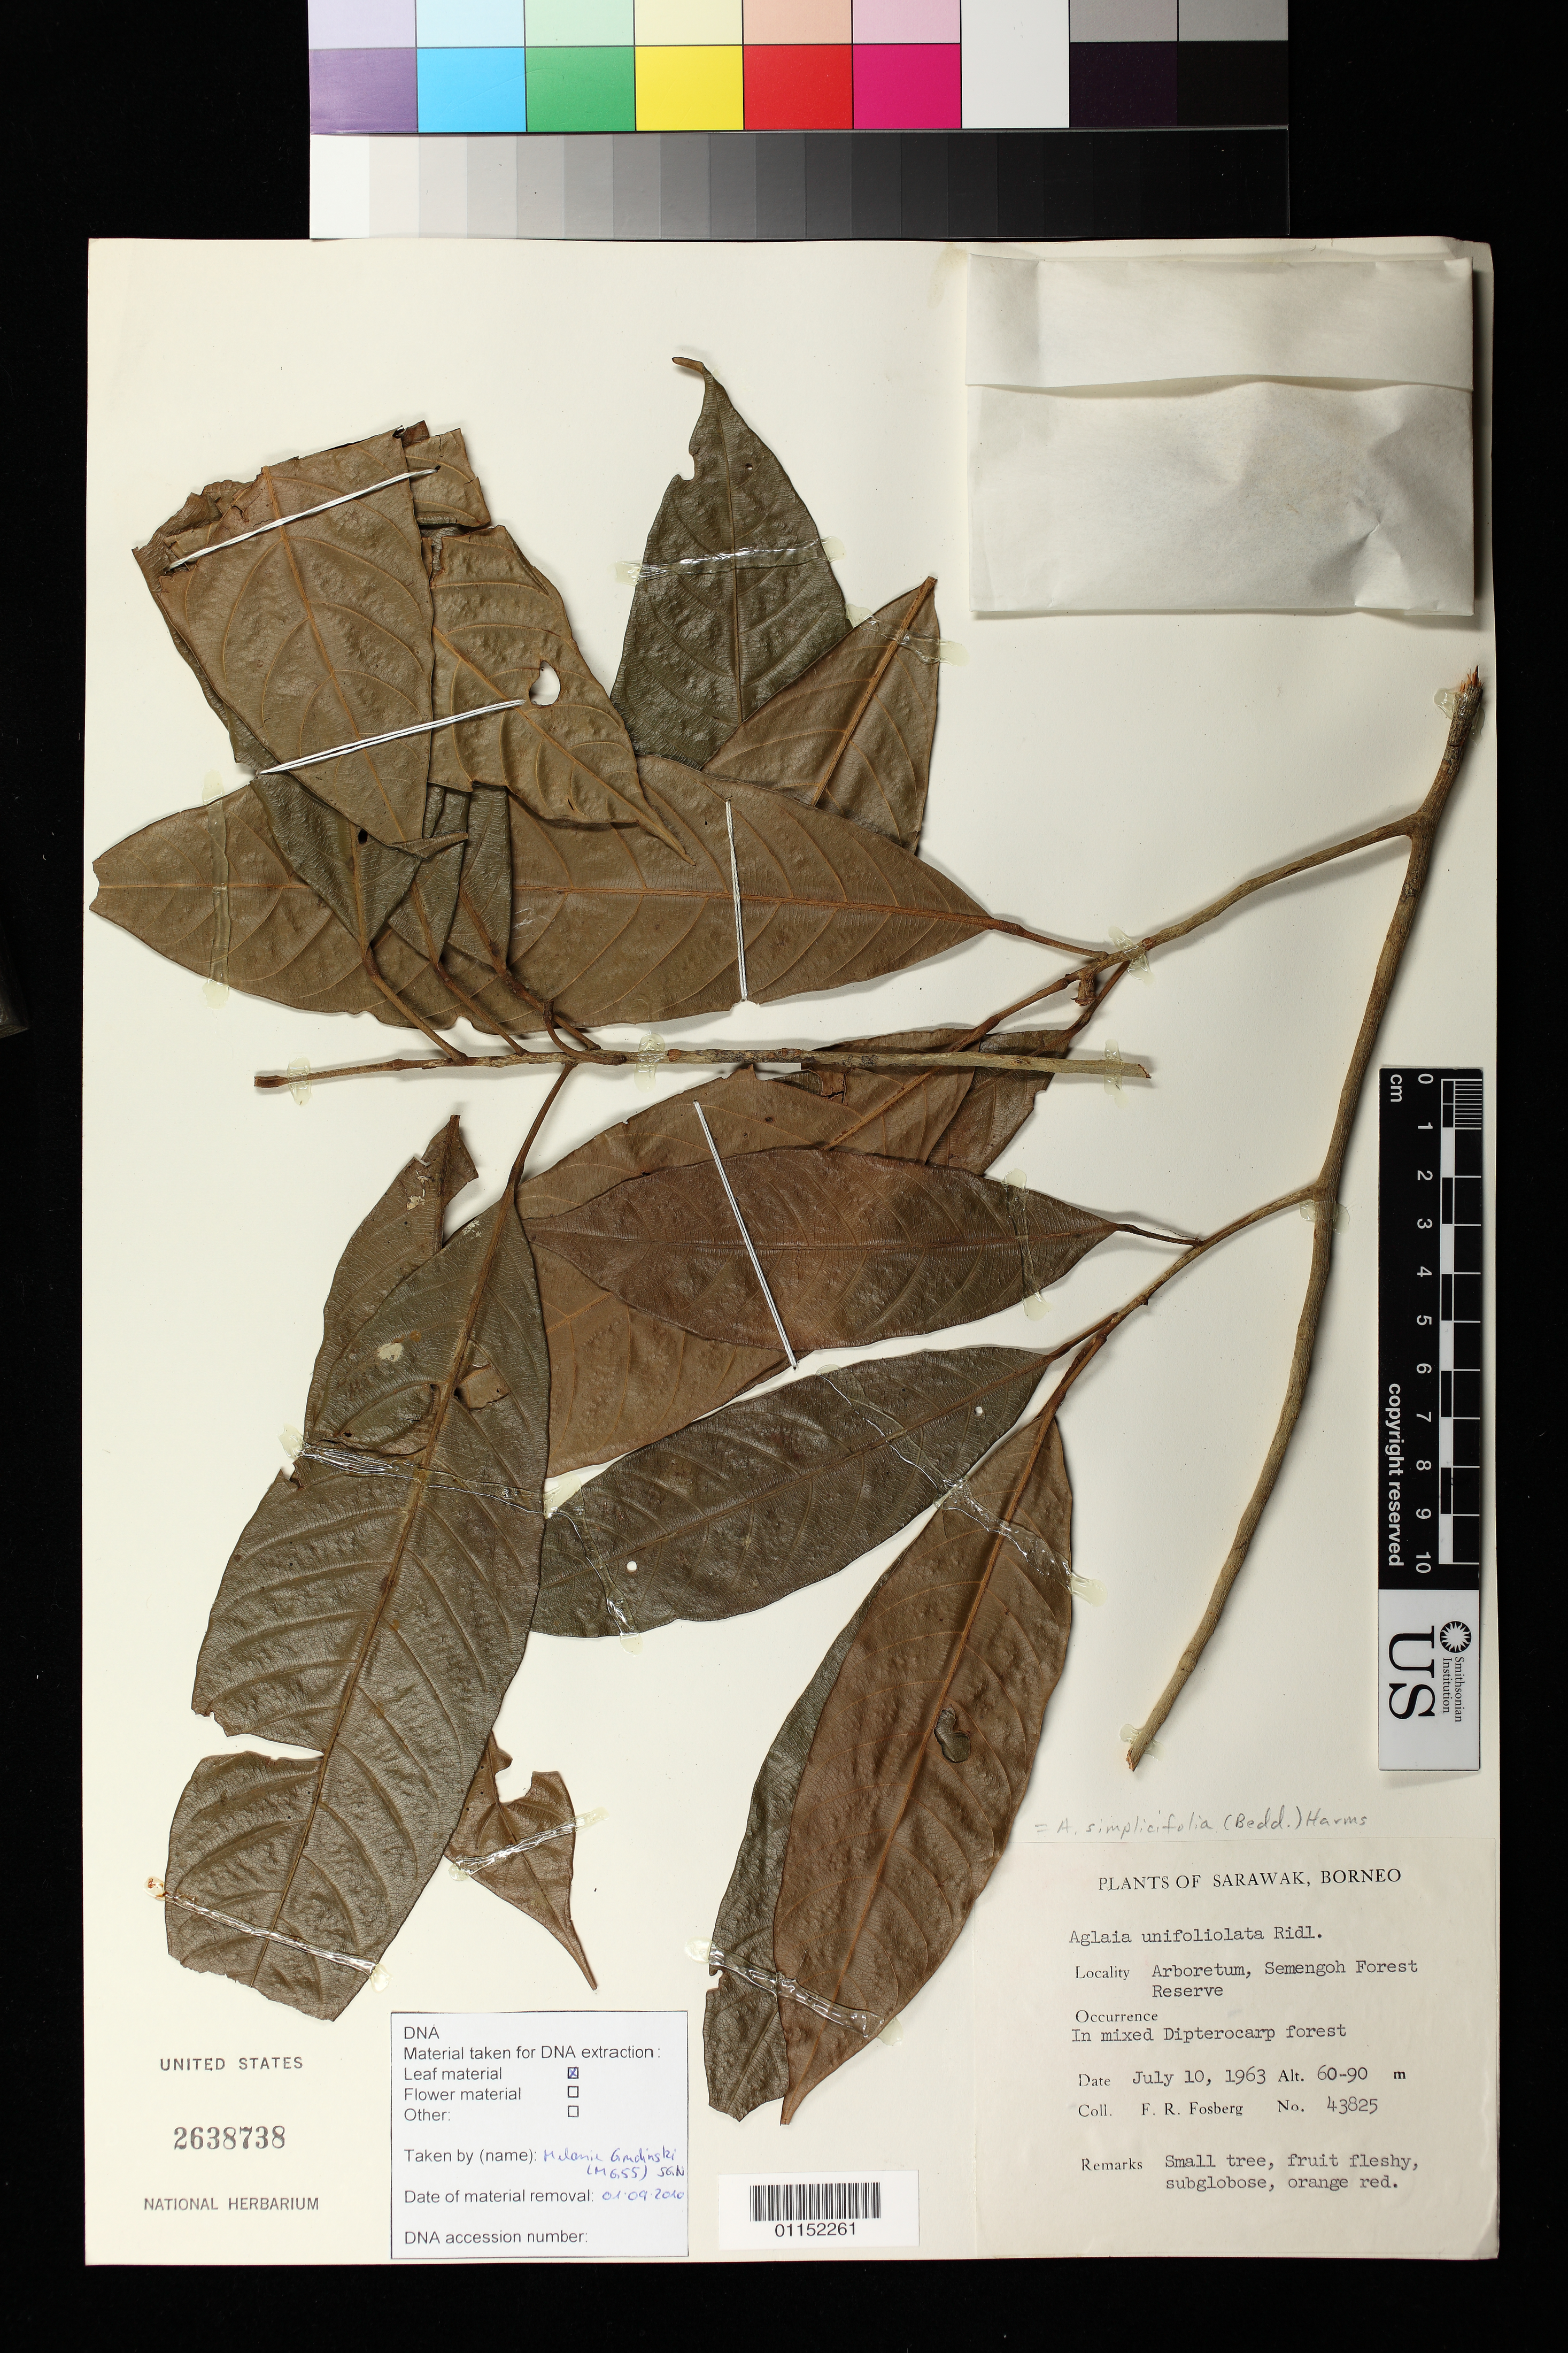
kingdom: Plantae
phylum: Tracheophyta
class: Magnoliopsida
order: Sapindales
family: Meliaceae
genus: Aglaia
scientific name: Aglaia meliosmoides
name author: Craib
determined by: Pannell, C. M.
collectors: F. R. Fosberg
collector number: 43825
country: Indonesia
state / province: Sarawak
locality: Arboretum, Semengohg Forest Reserve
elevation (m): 60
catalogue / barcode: US 2638738